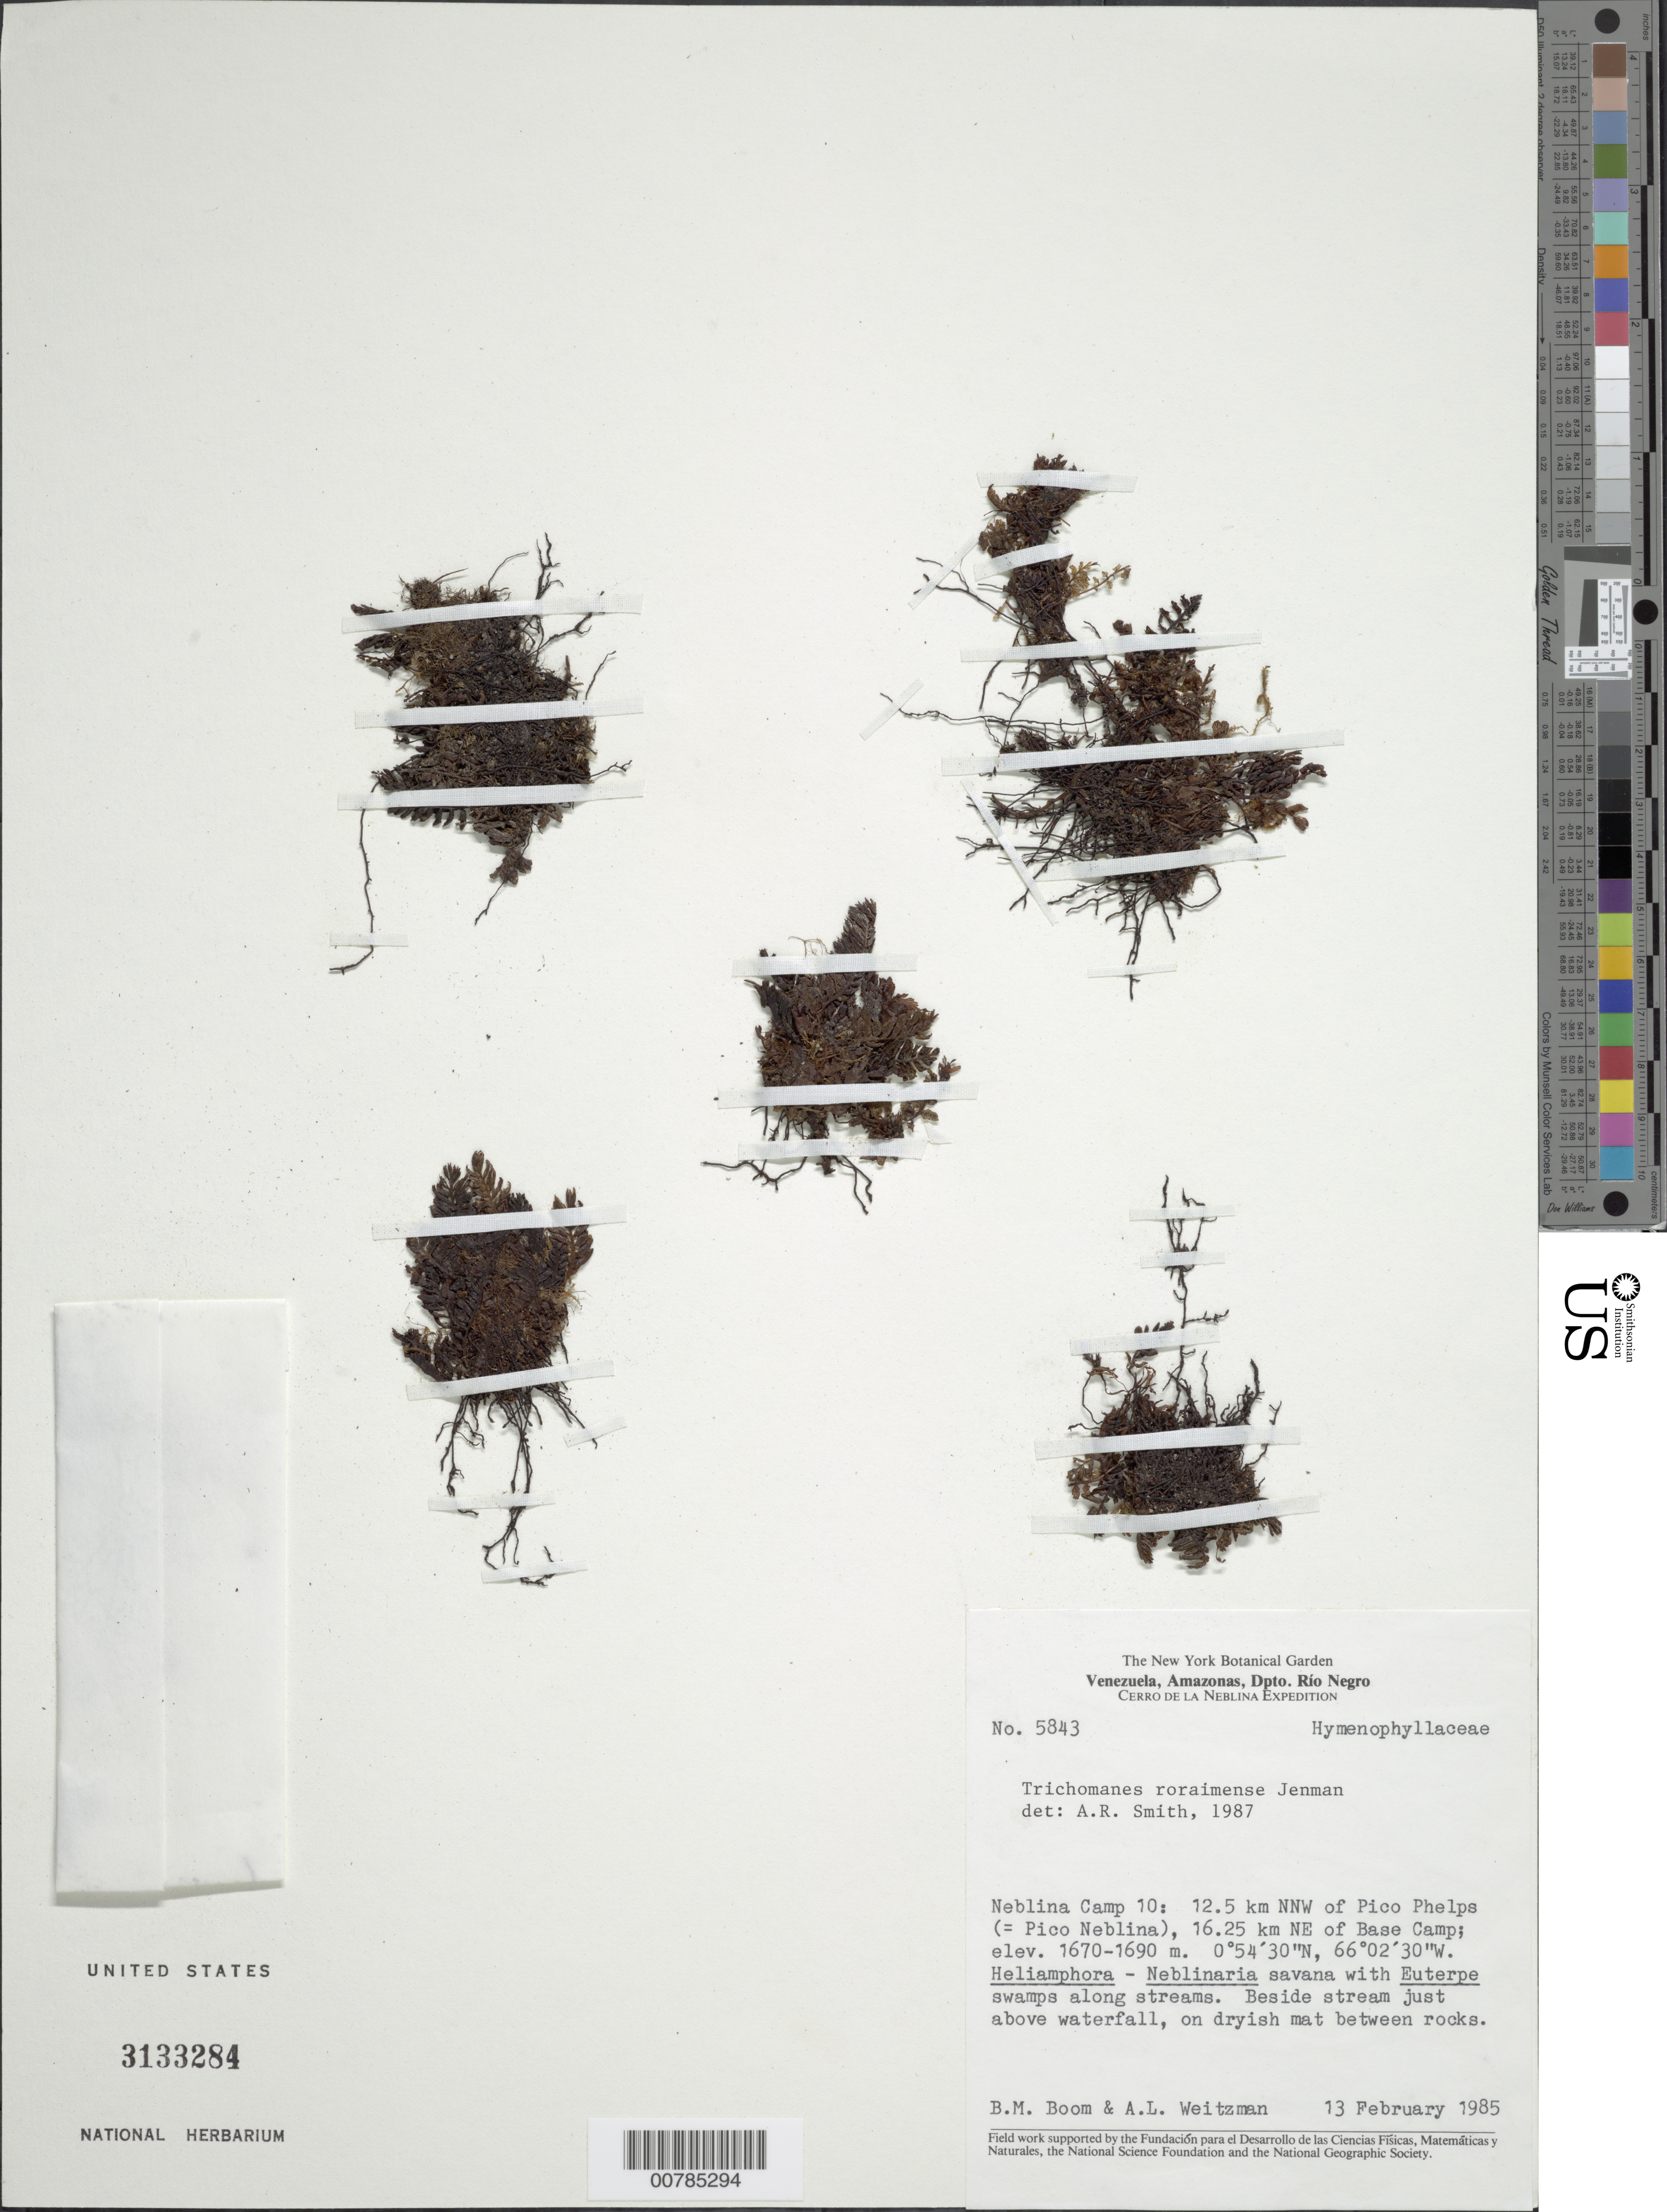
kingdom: Plantae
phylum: Tracheophyta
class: Polypodiopsida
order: Hymenophyllales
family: Hymenophyllaceae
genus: Trichomanes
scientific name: Trichomanes roraimense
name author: Jenman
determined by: Smith, Alan R., (UC)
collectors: B. M. Boom, A. L. Weitzman & W. R. Buck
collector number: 5843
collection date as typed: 13-Feb-85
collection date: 1985-02-13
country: Venezuela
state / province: Amazonas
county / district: Río Negro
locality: Neblina Camp 10. 12.5 km NNW of Pico Phelps (=Pico Neblina),16.25 km NE of Base Camp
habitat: Heliamphora-Neblinaria savanna with Euterpe swamps along streams; beside stream just above waterfall, on dryish mat between rocks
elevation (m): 1670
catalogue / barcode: US 3133284